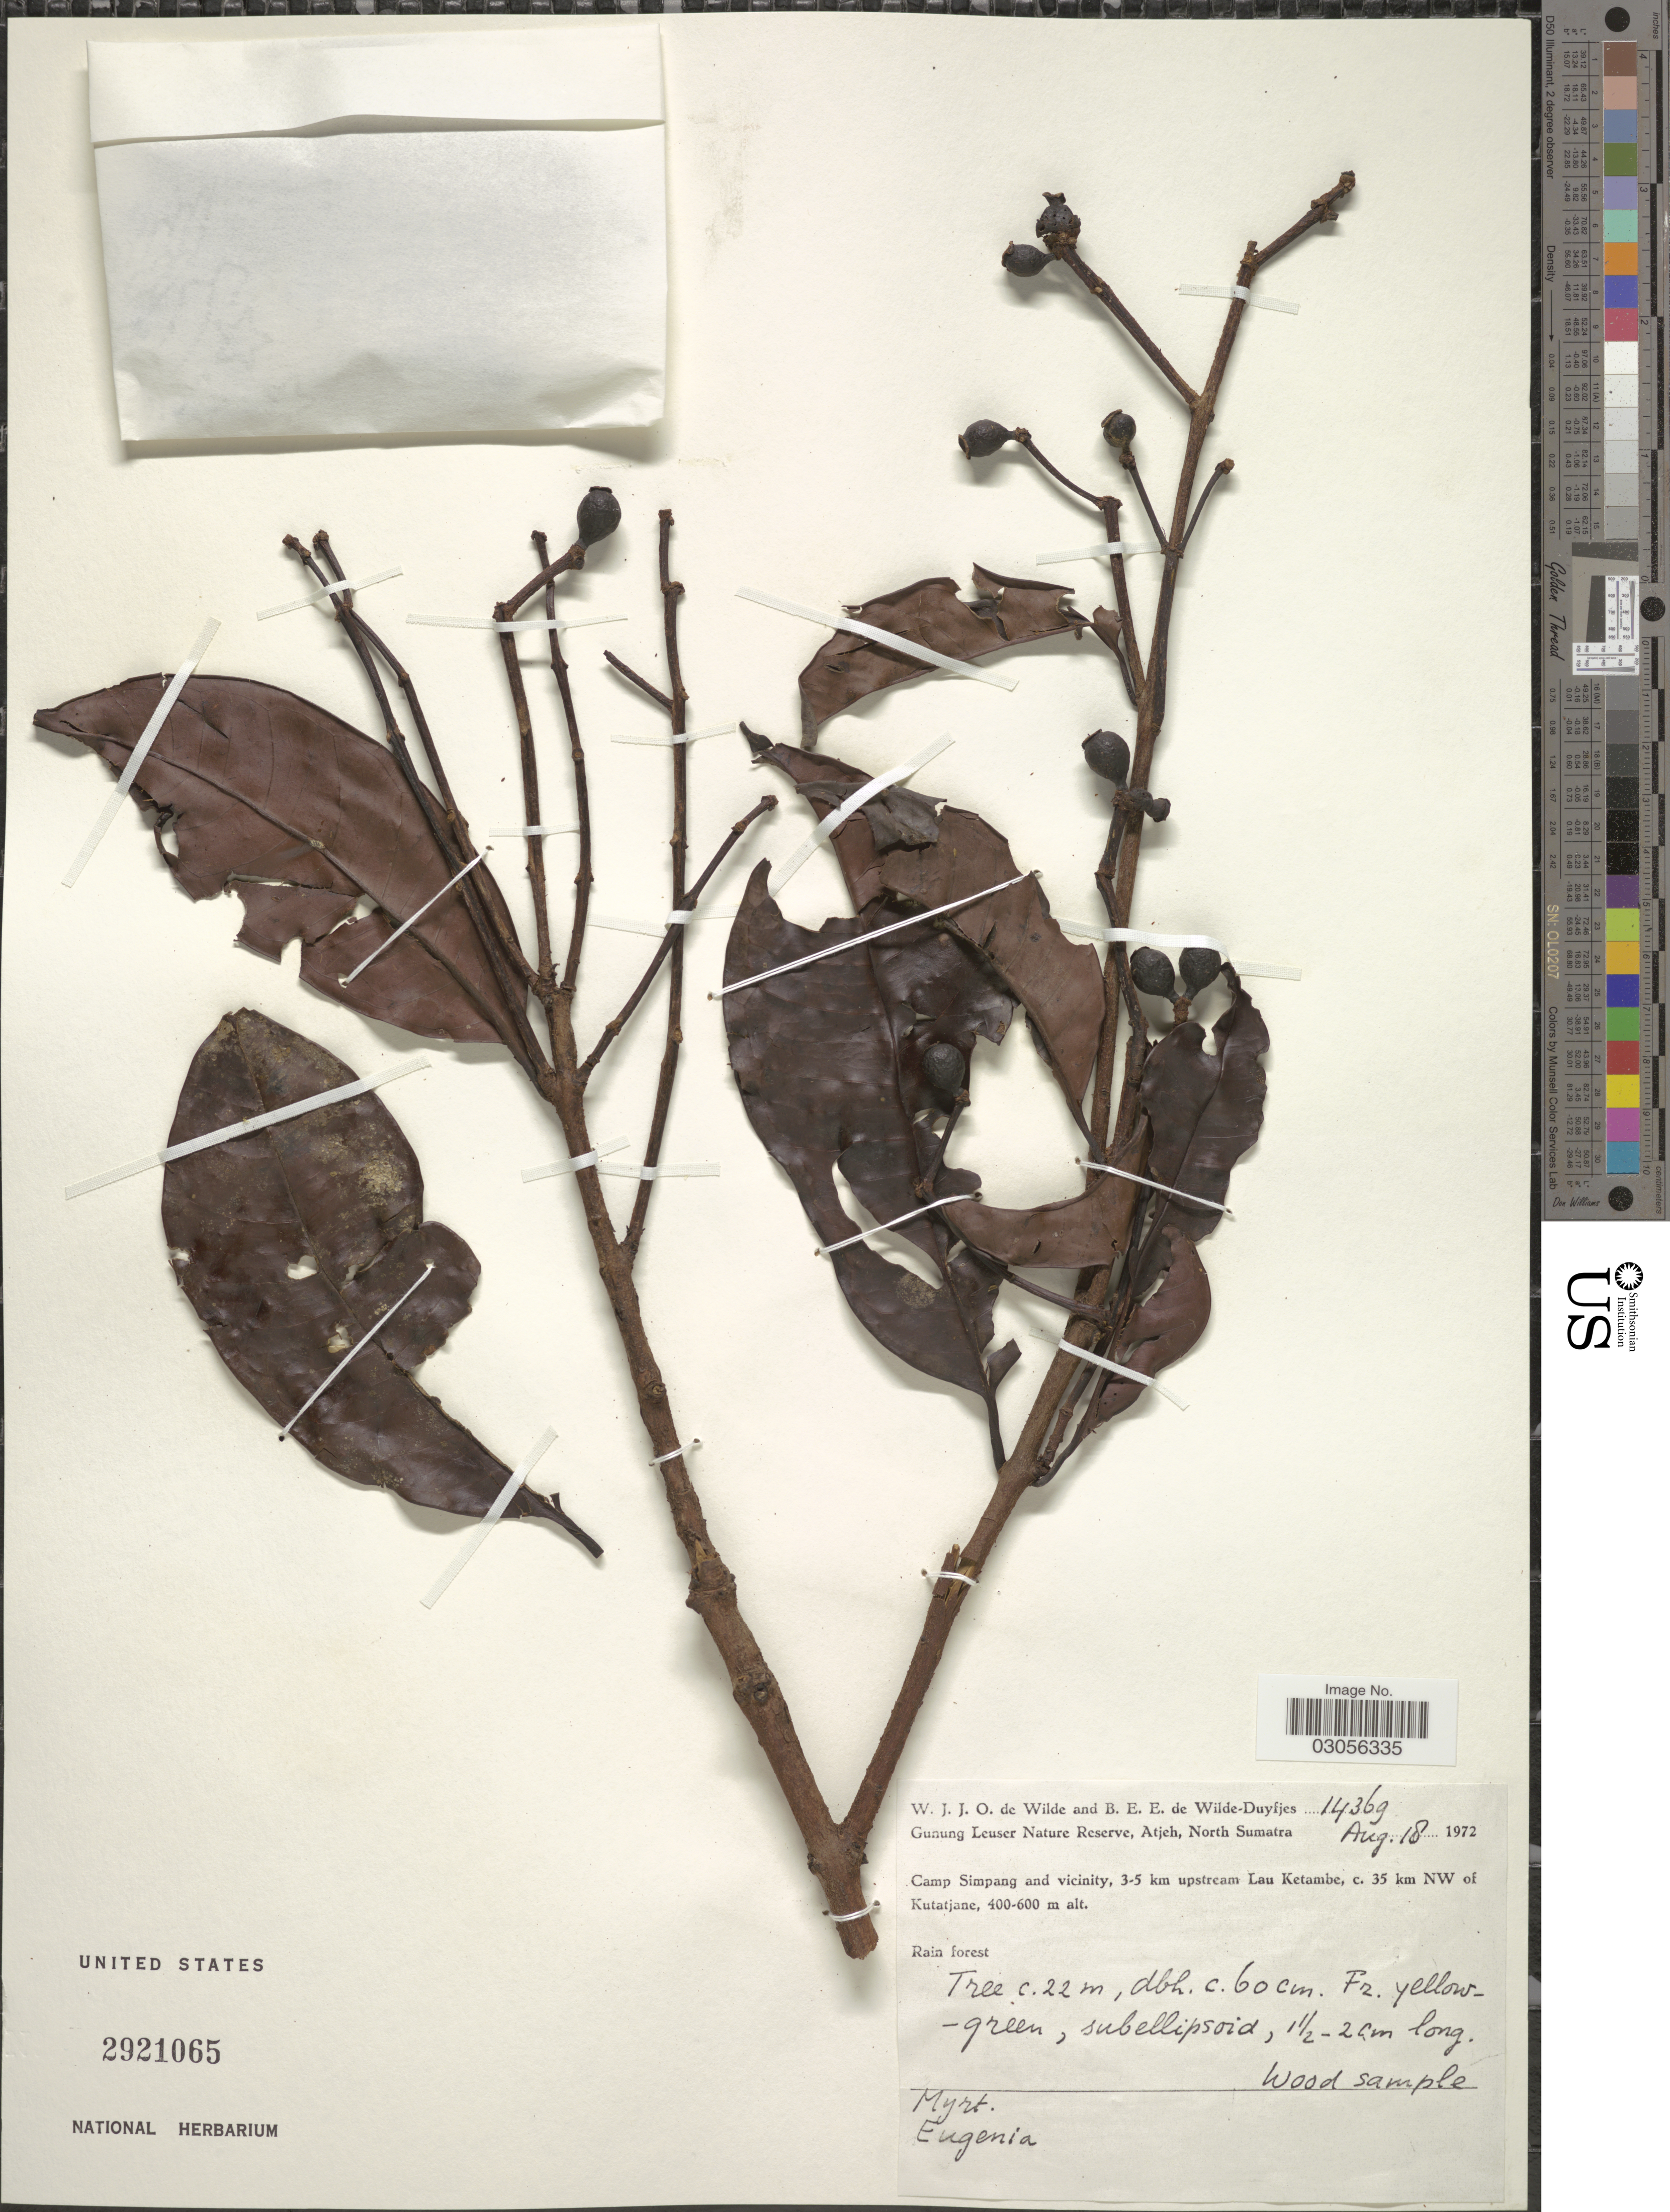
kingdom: Plantae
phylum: Tracheophyta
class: Magnoliopsida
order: Myrtales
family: Myrtaceae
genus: Syzygium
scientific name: Syzygium sp.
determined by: Strong, M. T., (US), Smithsonian Institution - National Museum of Natural History (UNITED STATES)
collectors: W. J. de Wilde & B. E. de Wilde-Duyfjes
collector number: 14369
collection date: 1972-08-18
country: Indonesia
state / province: Sumatra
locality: Gunung Leuser Nature Reserve, Atjeh, North Sumatra. Camp Simpang and vicinity, 3-5 km upstream Lau Ketambe, c. 35 km NW of Kutatjane.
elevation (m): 400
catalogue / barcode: US 2921065